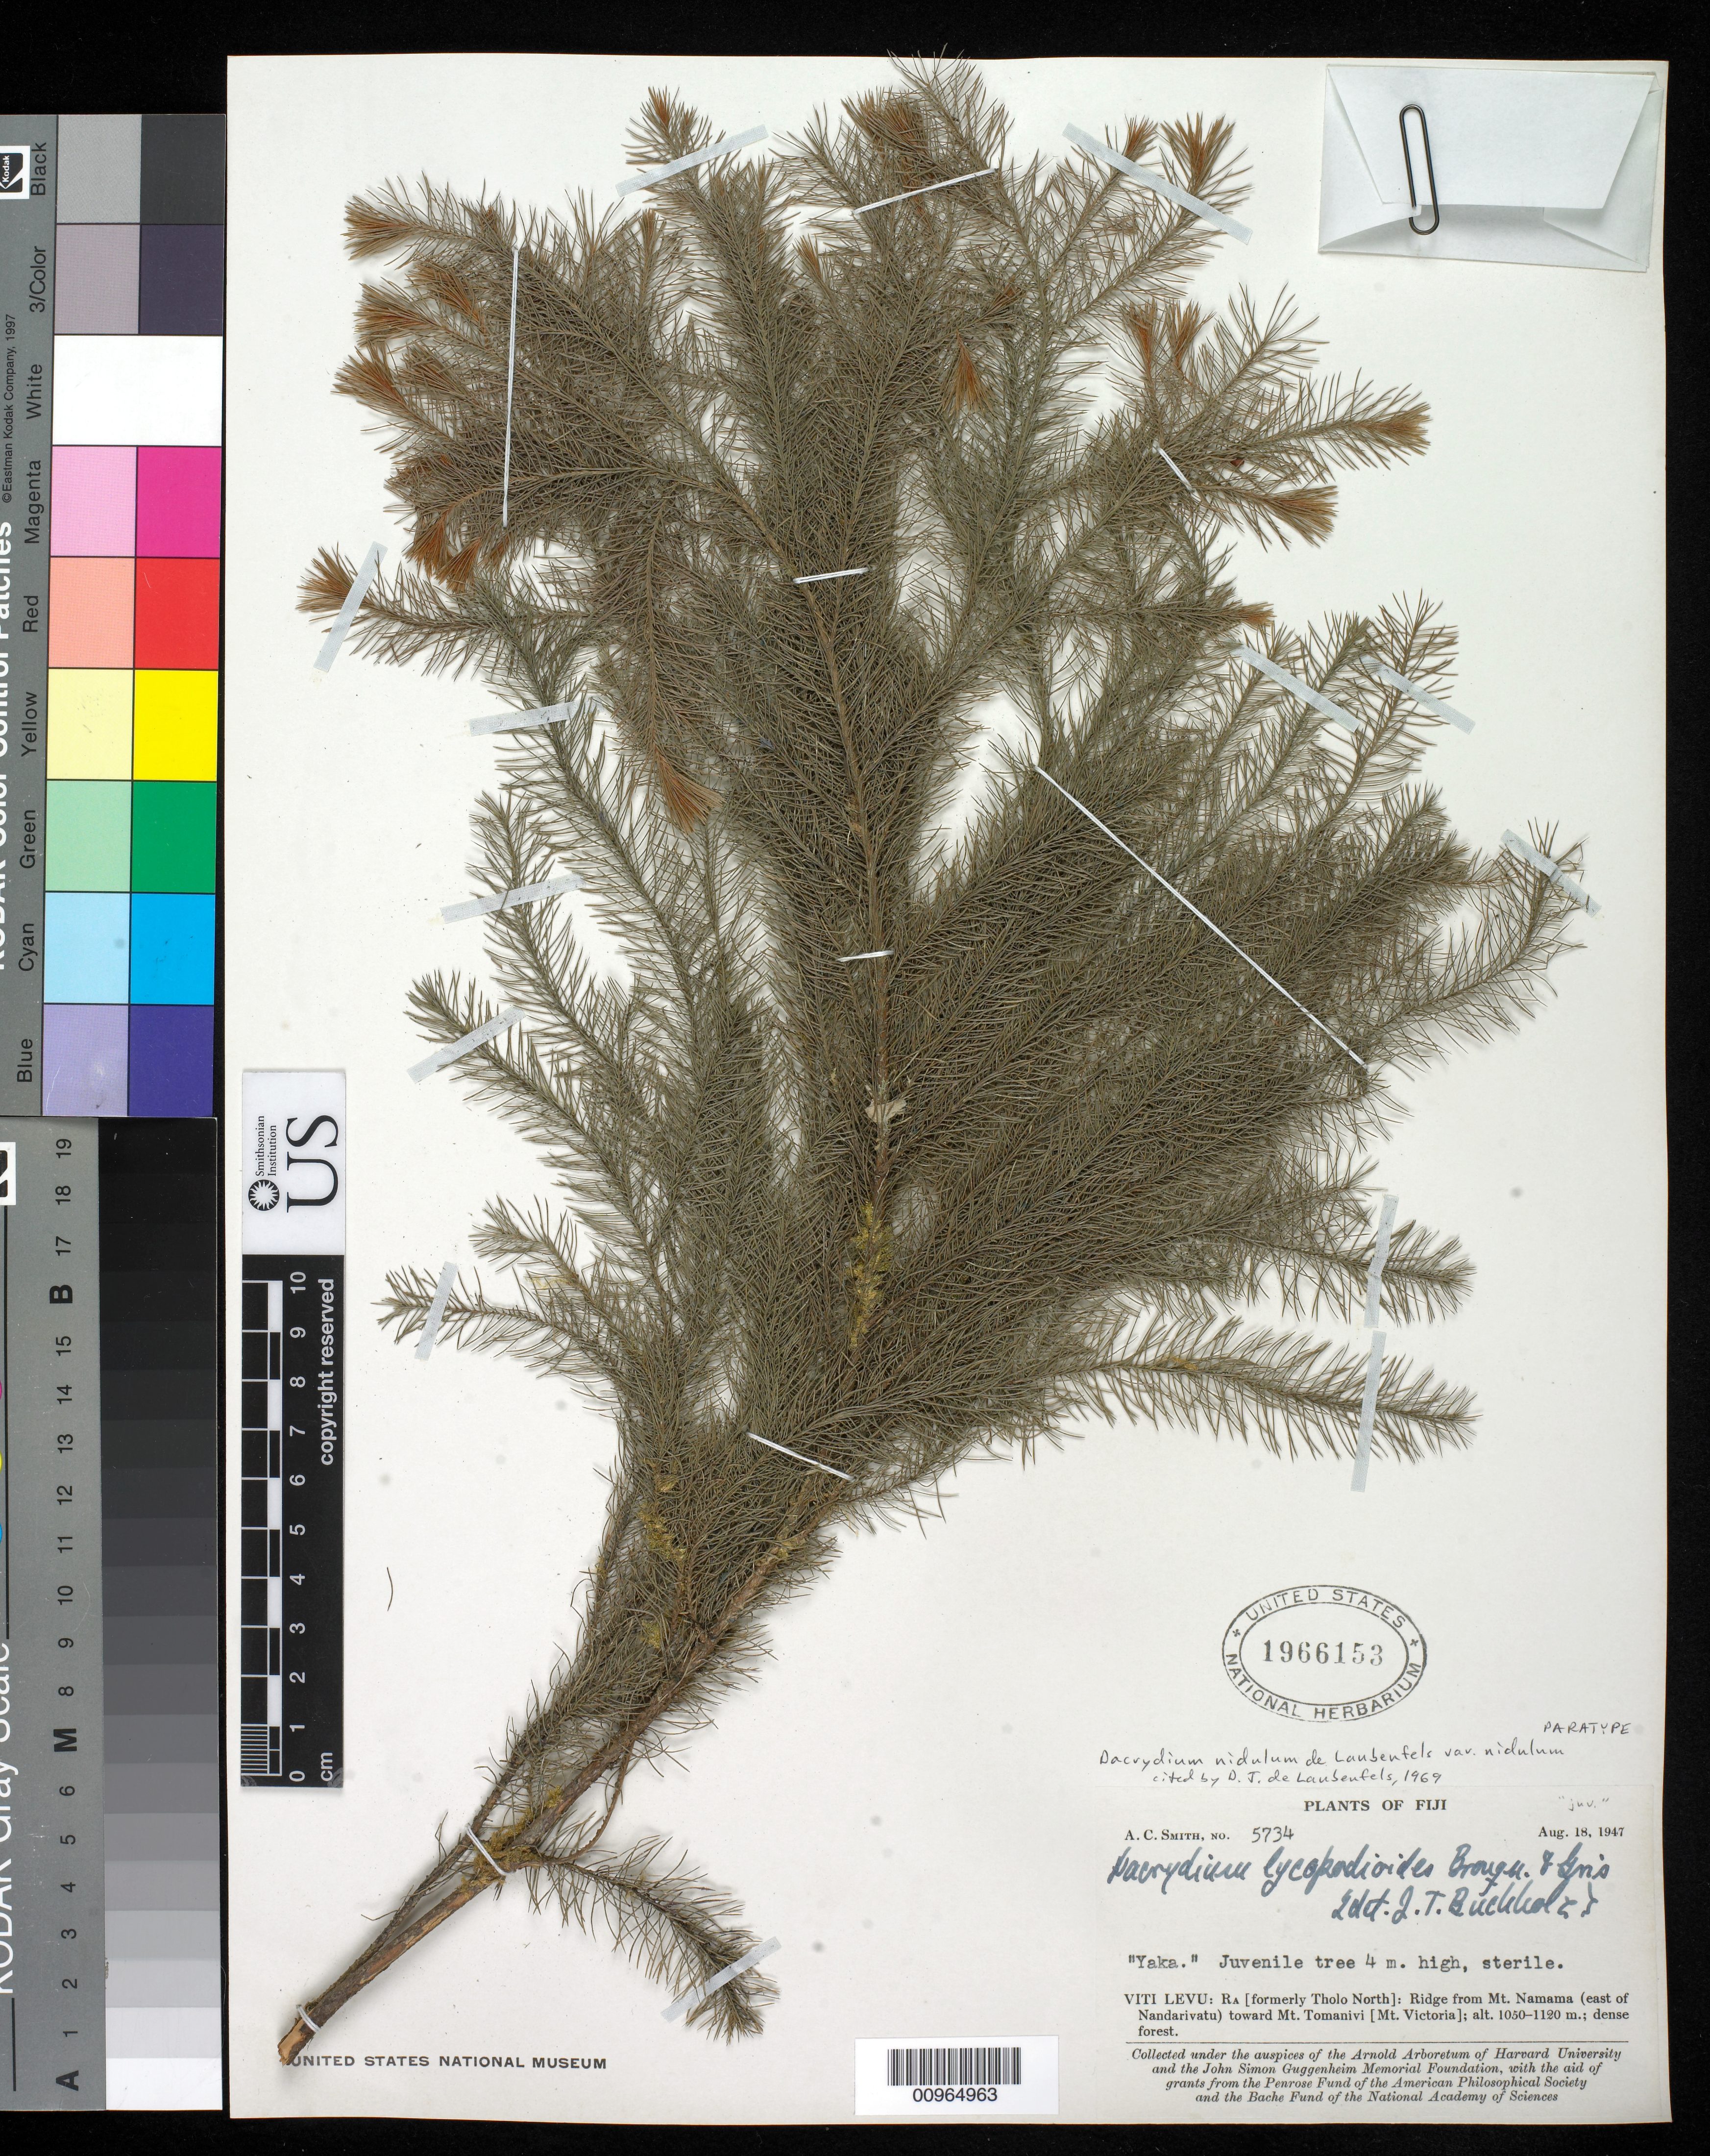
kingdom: Plantae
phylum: Tracheophyta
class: Pinopsida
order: Pinales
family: Podocarpaceae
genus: Dacrydium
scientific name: Dacrydium nidulum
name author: de Laub.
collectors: C. A. Smith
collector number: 5734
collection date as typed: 18 Aug 1947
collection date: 1947-08-18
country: Fiji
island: Viti Levu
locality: Ra (Formerly Tholo North): Ridge from Mt. Namama (east of Nandarivatu) toward Mt. Tomanivi (Mt. Victoria): dense forest.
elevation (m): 1050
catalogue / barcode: US 1966153